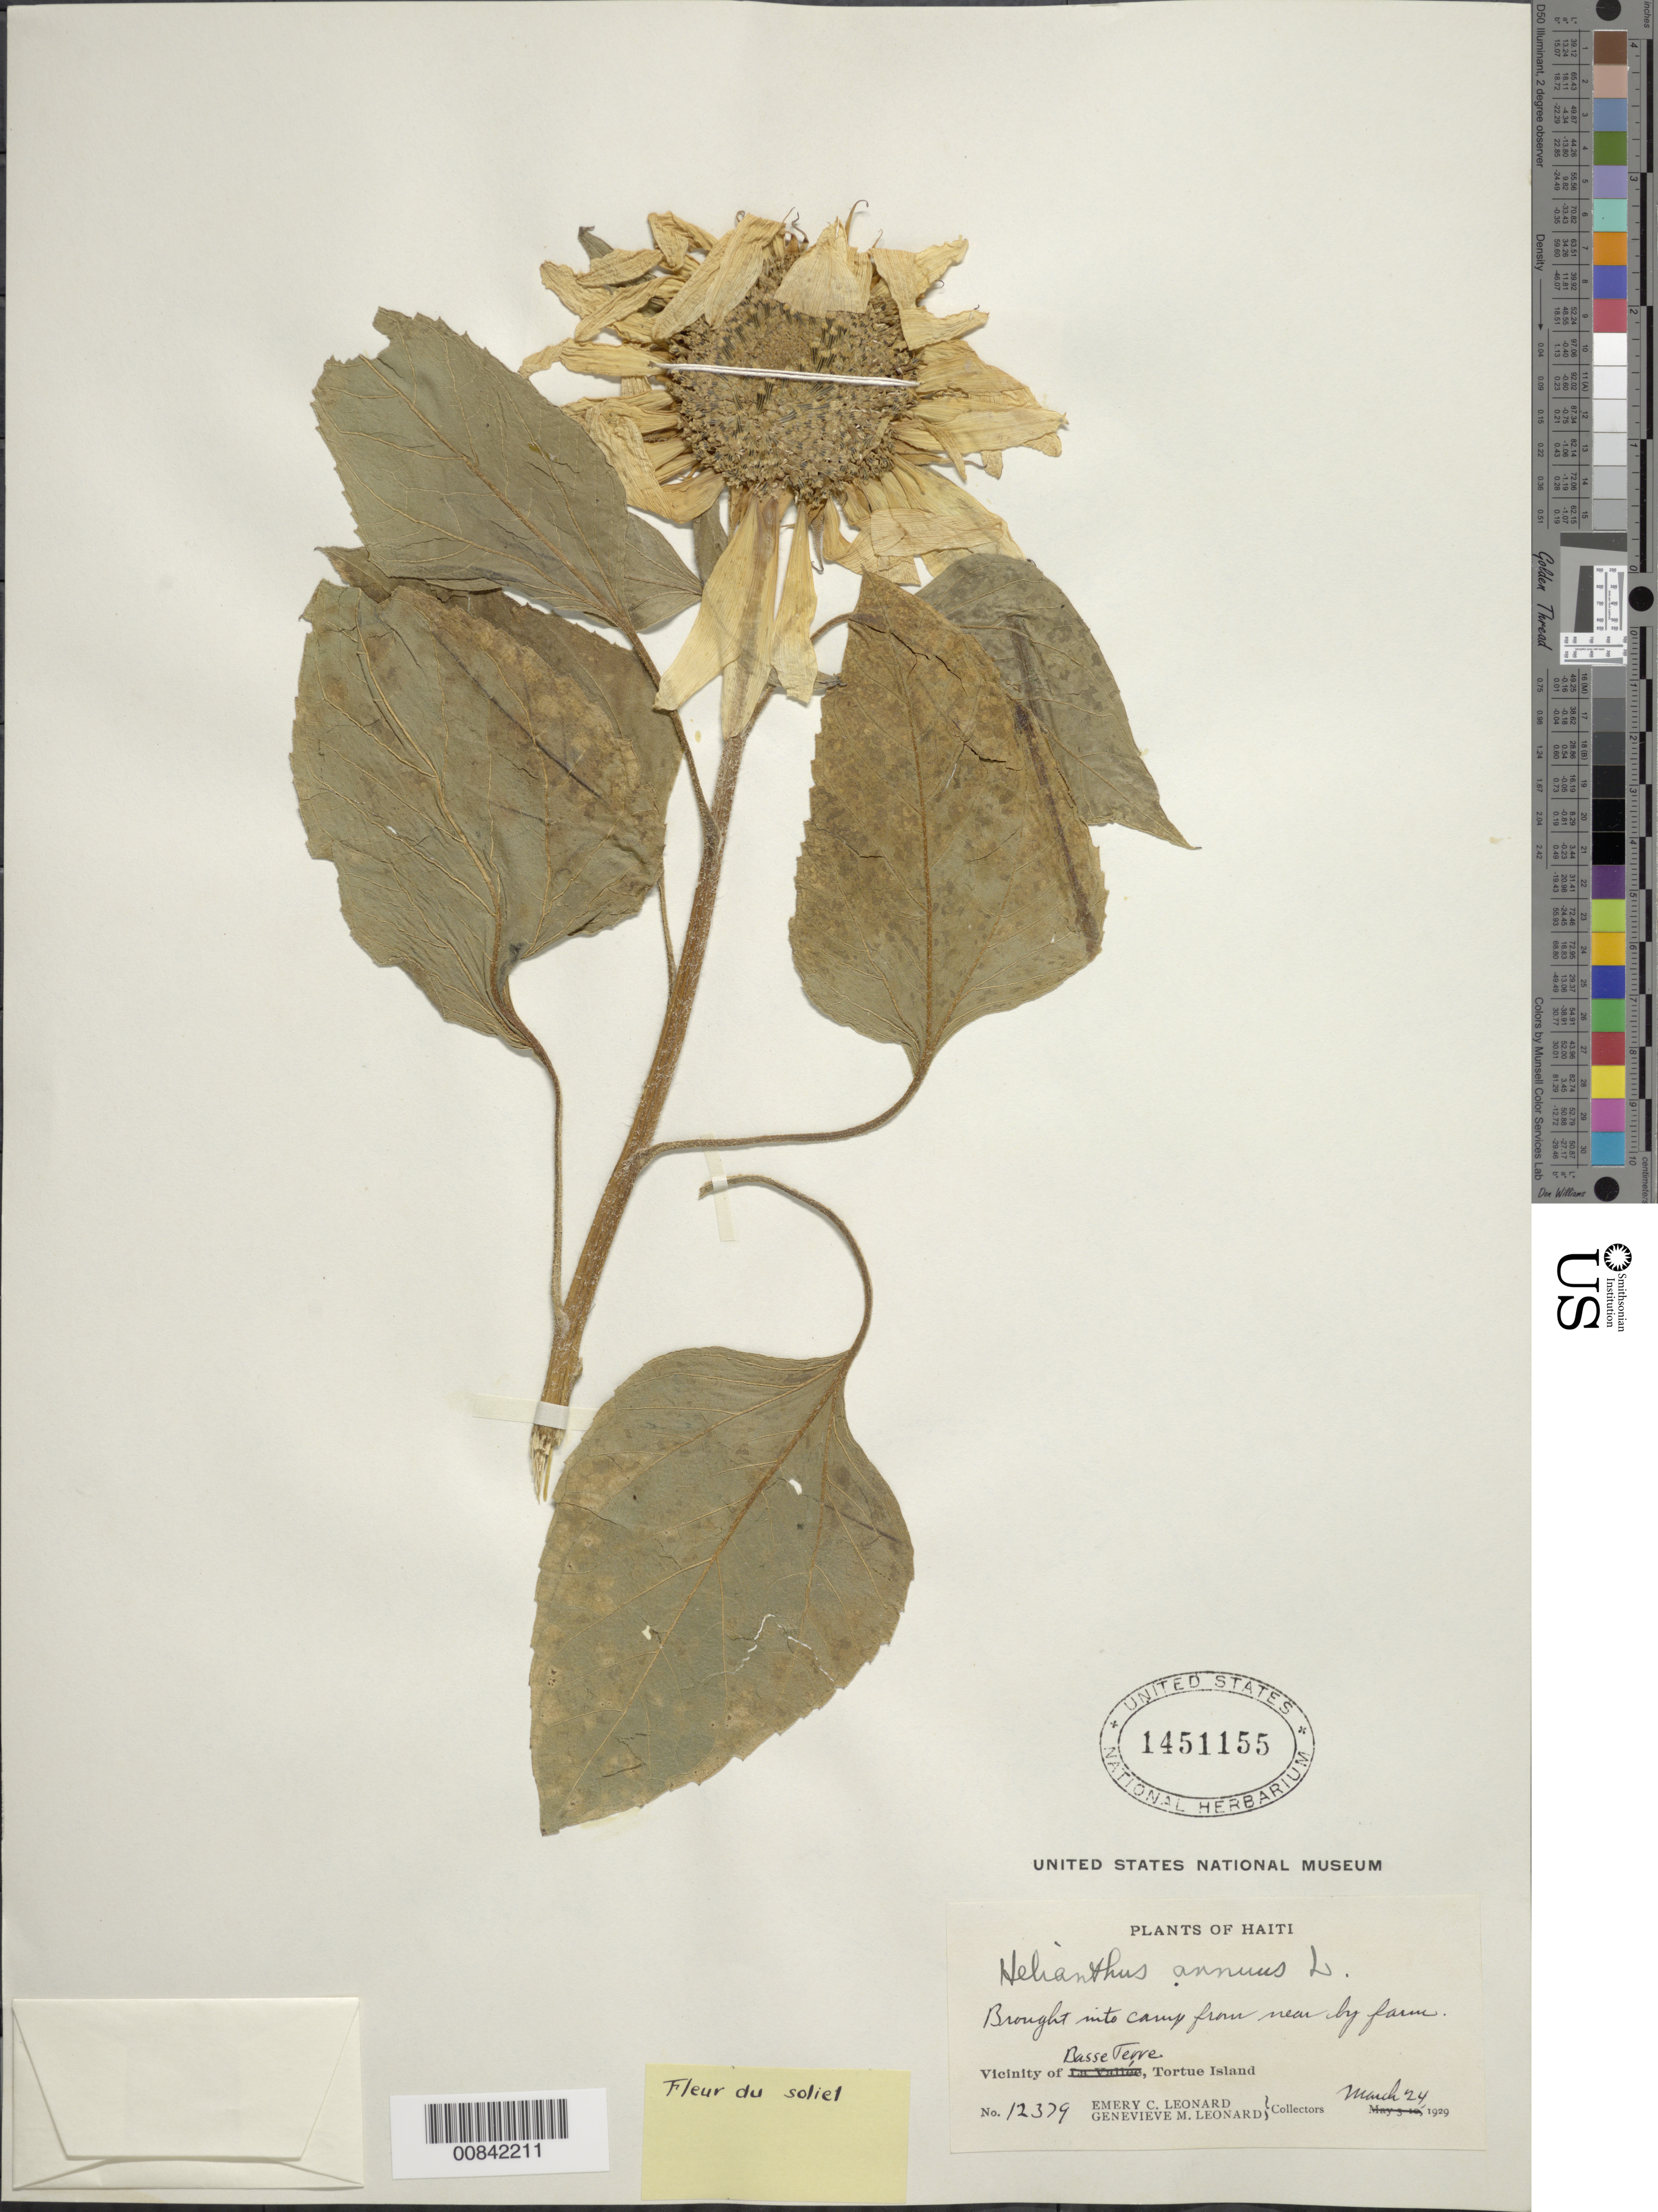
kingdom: Plantae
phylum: Tracheophyta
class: Magnoliopsida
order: Asterales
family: Asteraceae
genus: Helianthus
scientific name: Helianthus annuus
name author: L.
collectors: E. C. Leonard & G. M. Leonard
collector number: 12379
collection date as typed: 24 Mar 1929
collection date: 1929-03-24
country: Haiti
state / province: Nord-Ouest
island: Île de la Tortue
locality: Vicinity of Basse Terre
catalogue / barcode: US 1451155